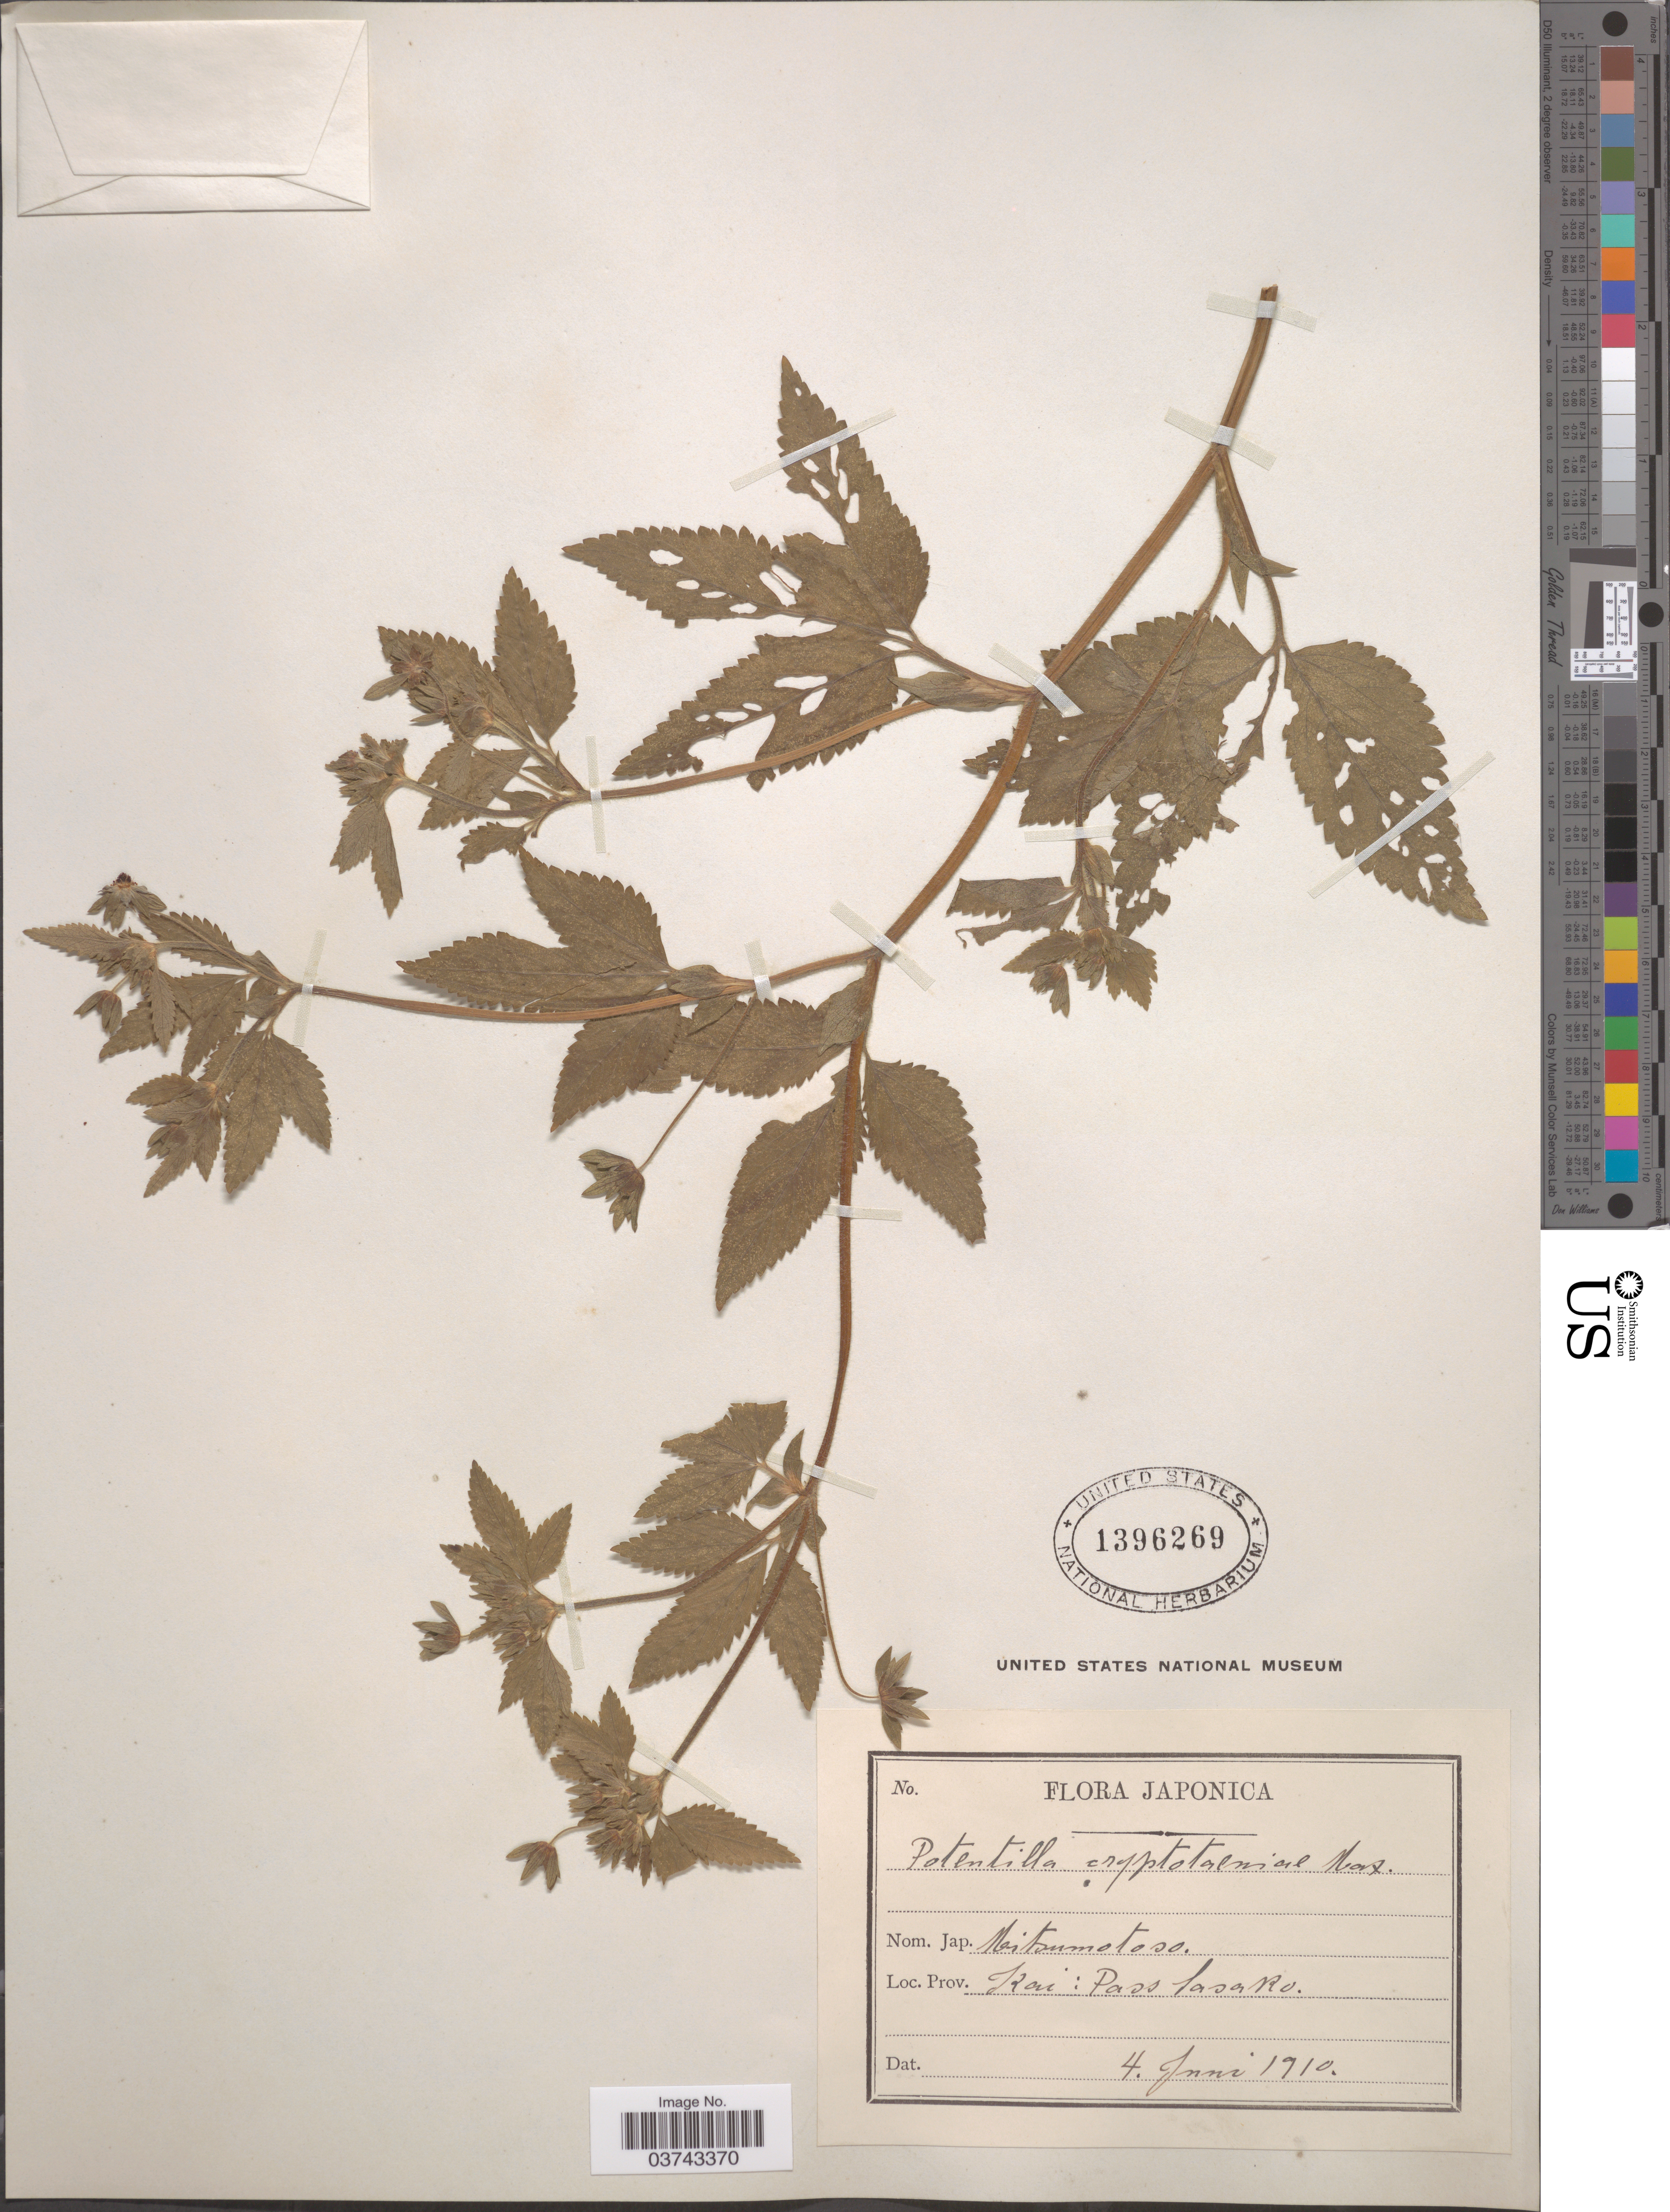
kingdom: Plantae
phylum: Tracheophyta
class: Magnoliopsida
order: Rosales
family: Rosaceae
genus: Potentilla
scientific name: Potentilla cryptotaeniae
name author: Maxim.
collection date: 1910-06-04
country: Japan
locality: Prov. Kai: Pass Sasako.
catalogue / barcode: US 1396269